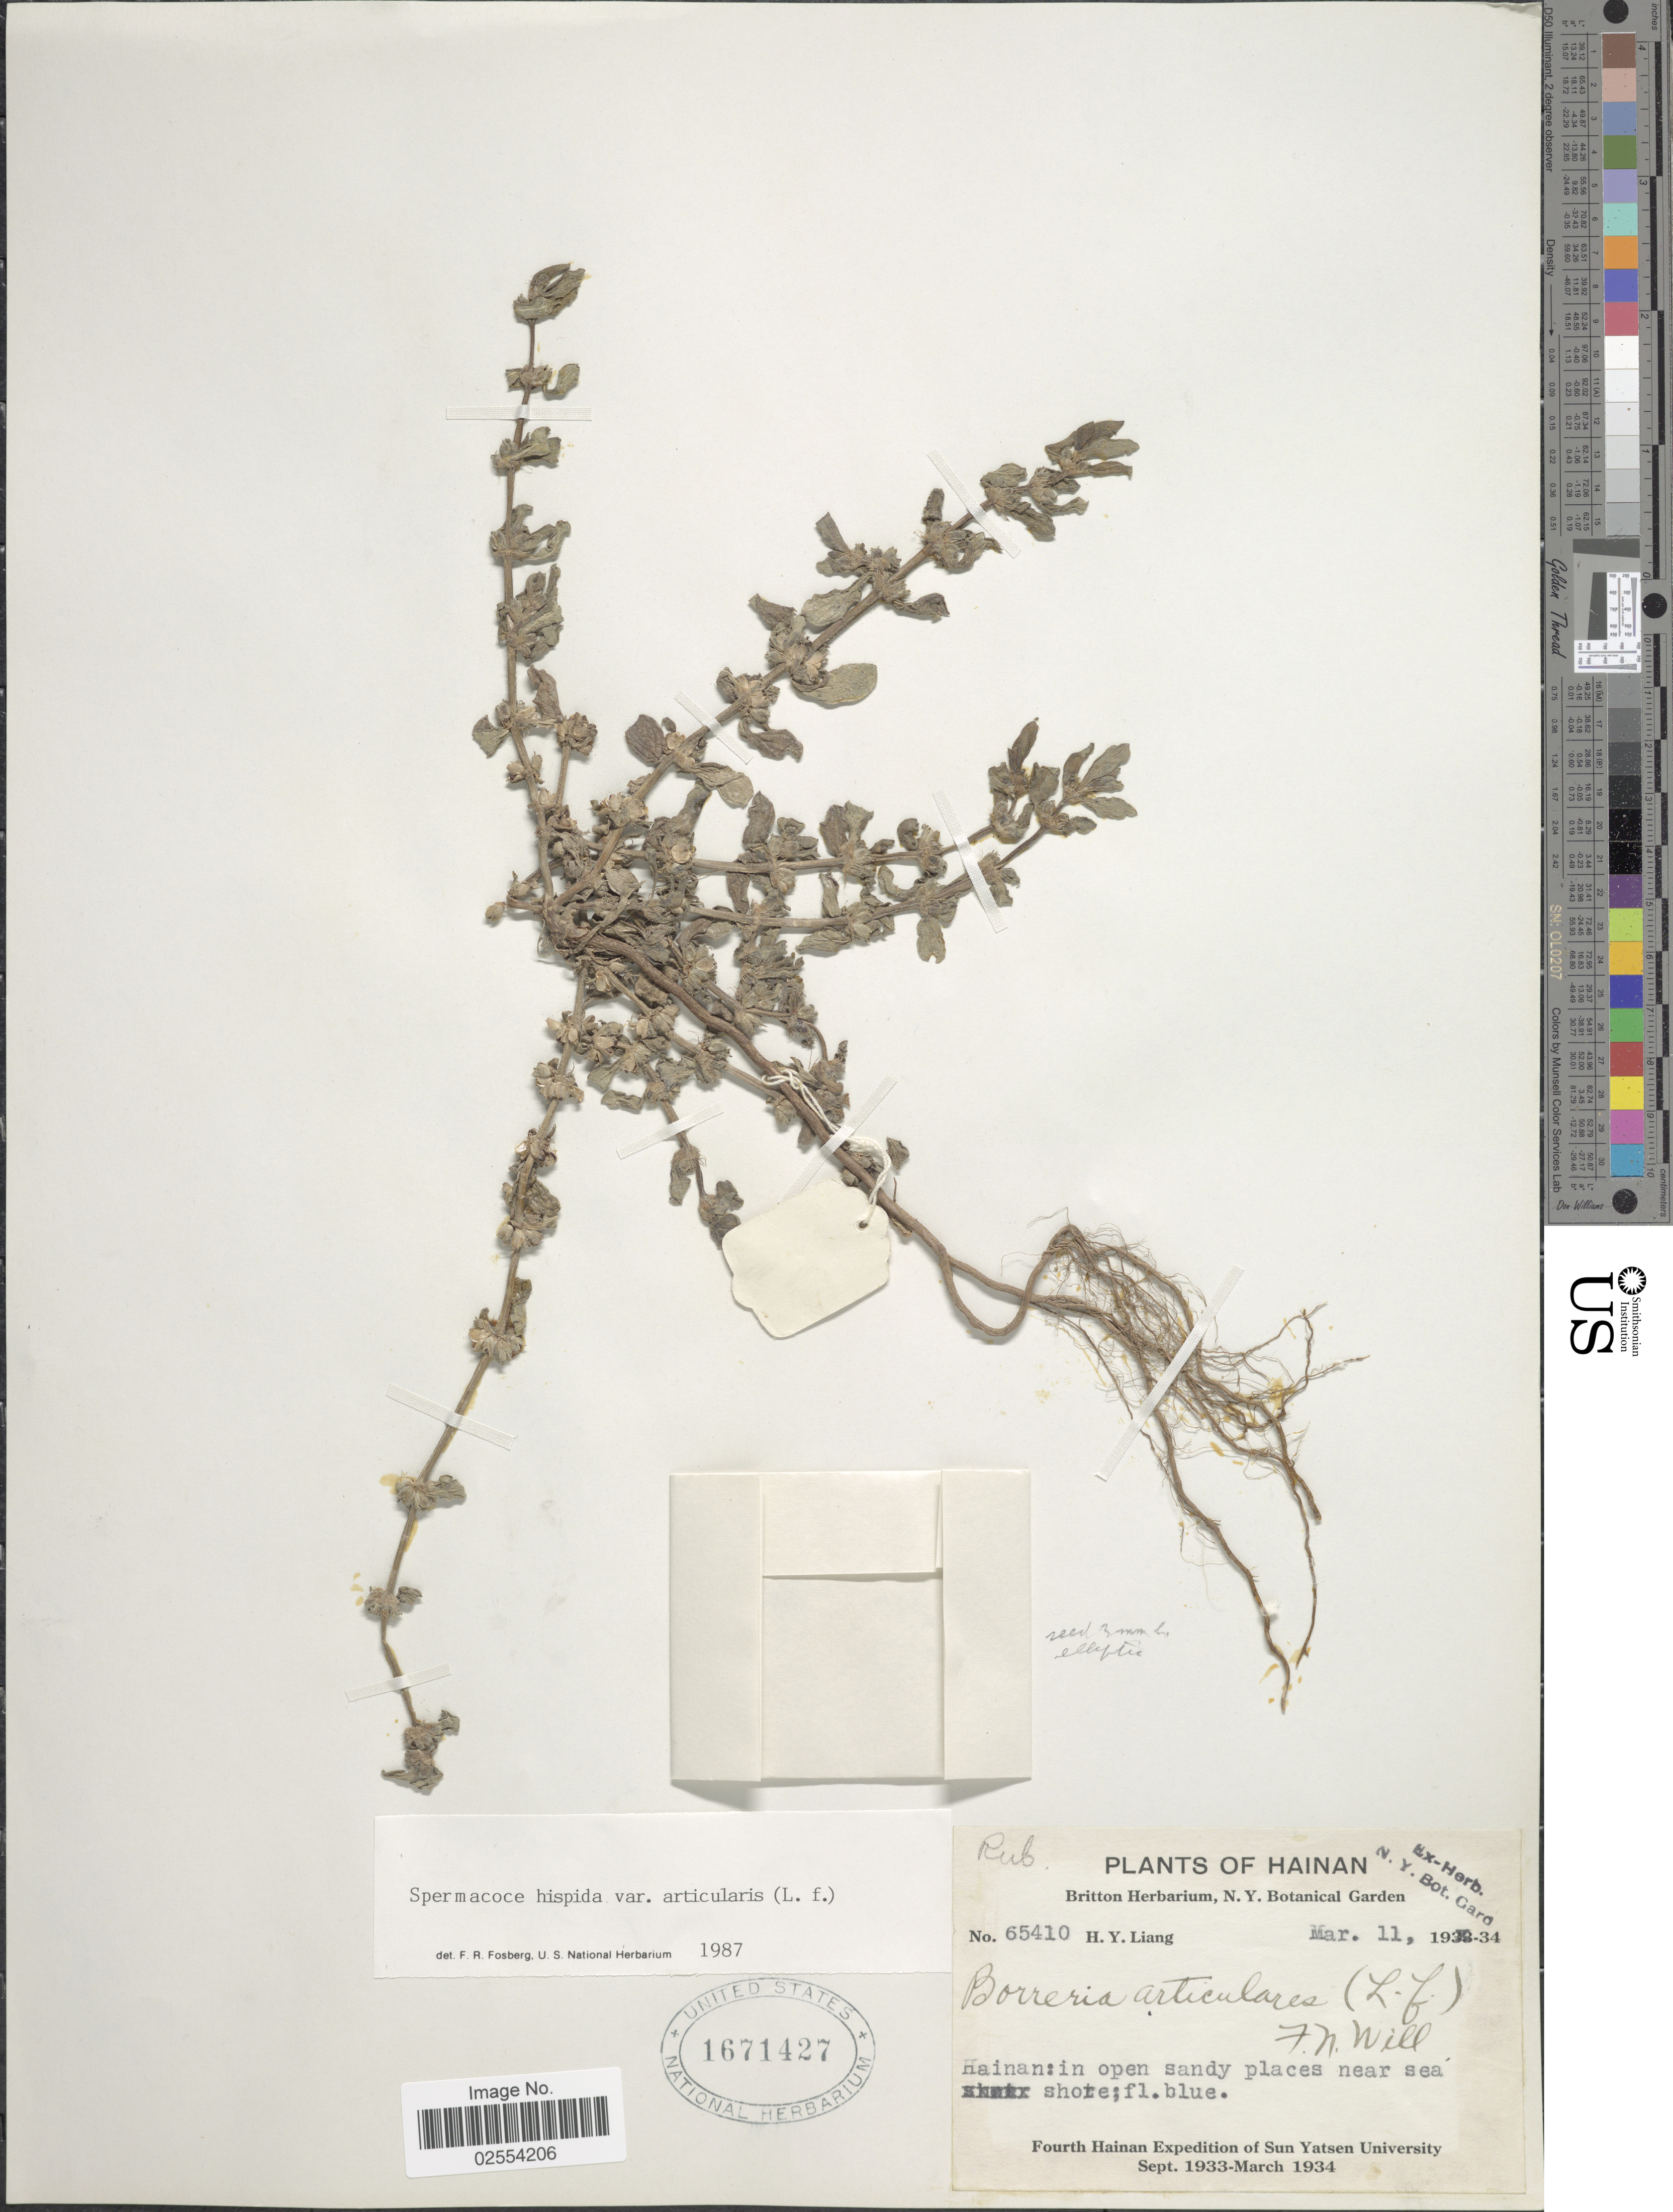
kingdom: Plantae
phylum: Tracheophyta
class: Magnoliopsida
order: Gentianales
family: Rubiaceae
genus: Spermacoce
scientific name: Spermacoce articularis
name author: L. f.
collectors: H. Y. Liang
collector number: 65410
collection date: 1934-03-11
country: China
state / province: Hainan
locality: Hin open sandy places near sea shore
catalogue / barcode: US 1671427